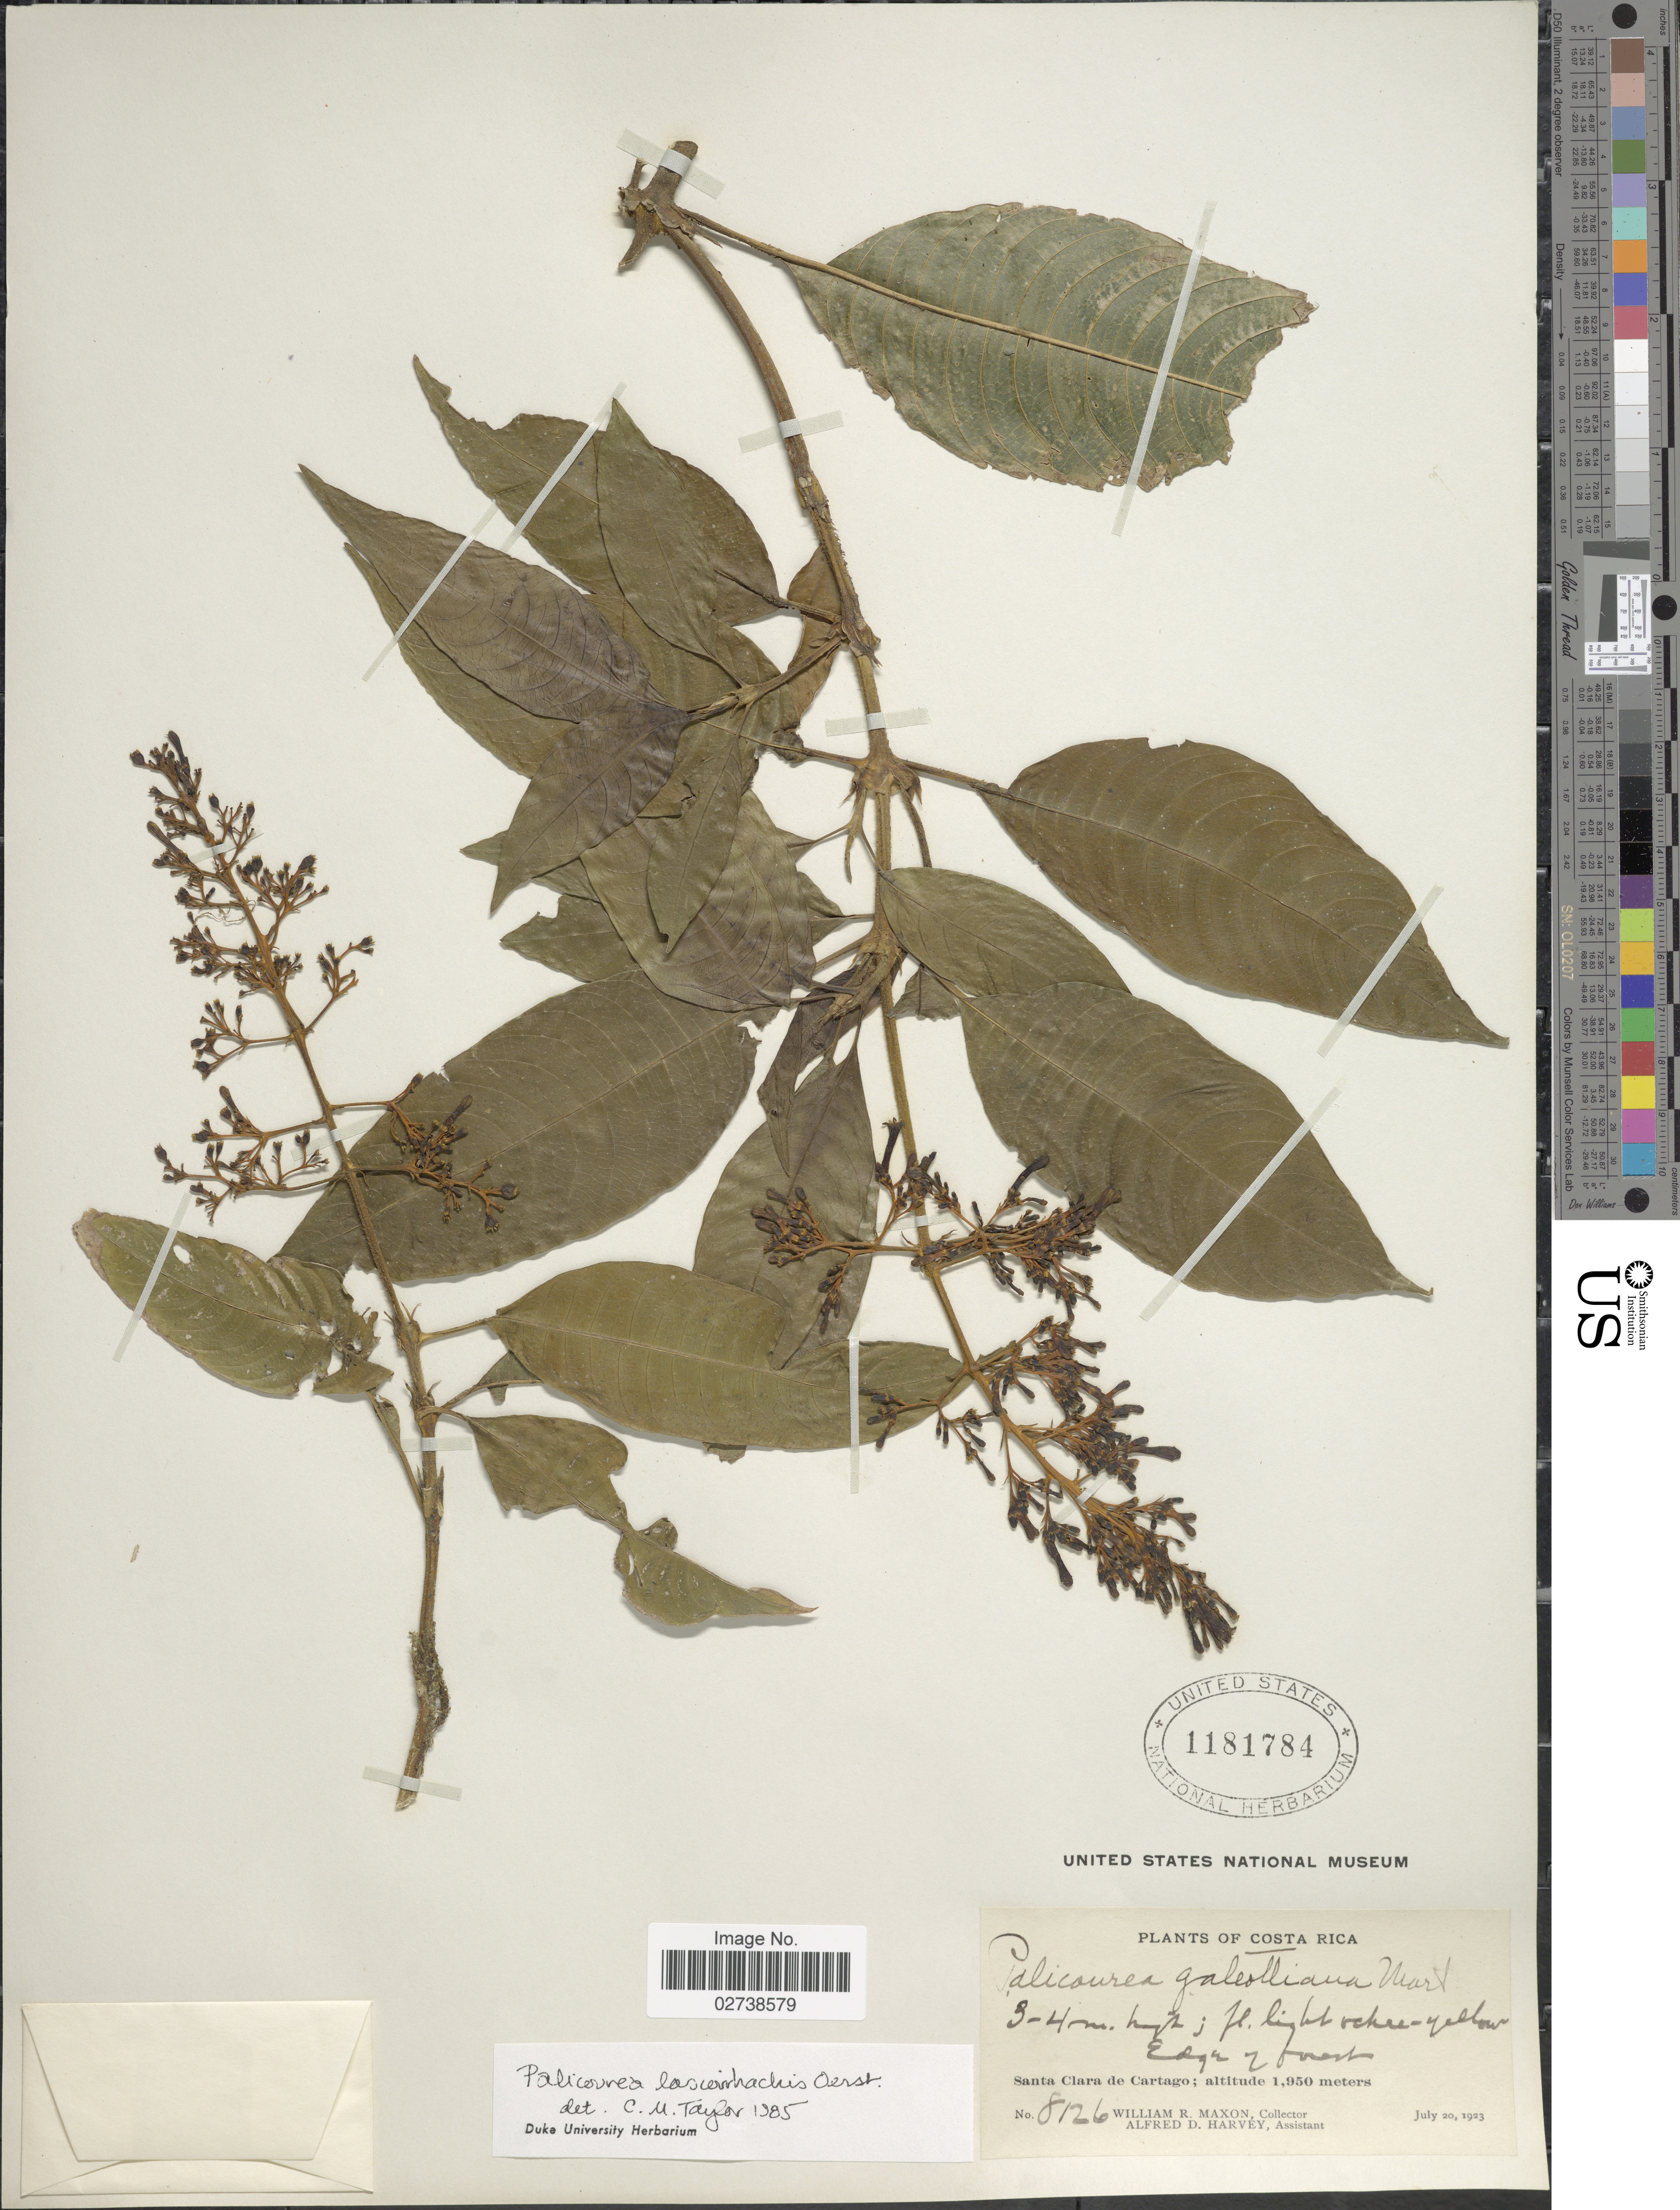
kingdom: Plantae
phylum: Tracheophyta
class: Magnoliopsida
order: Gentianales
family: Rubiaceae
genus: Palicourea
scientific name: Palicourea lasiorrhachis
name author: Oerst.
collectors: W. R. Maxon & A. D. Harvey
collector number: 8126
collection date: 1923-07-20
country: Costa Rica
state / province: Cartago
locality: Edge of forest; Santa Clara de Cartago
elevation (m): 1950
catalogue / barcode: US 1181784